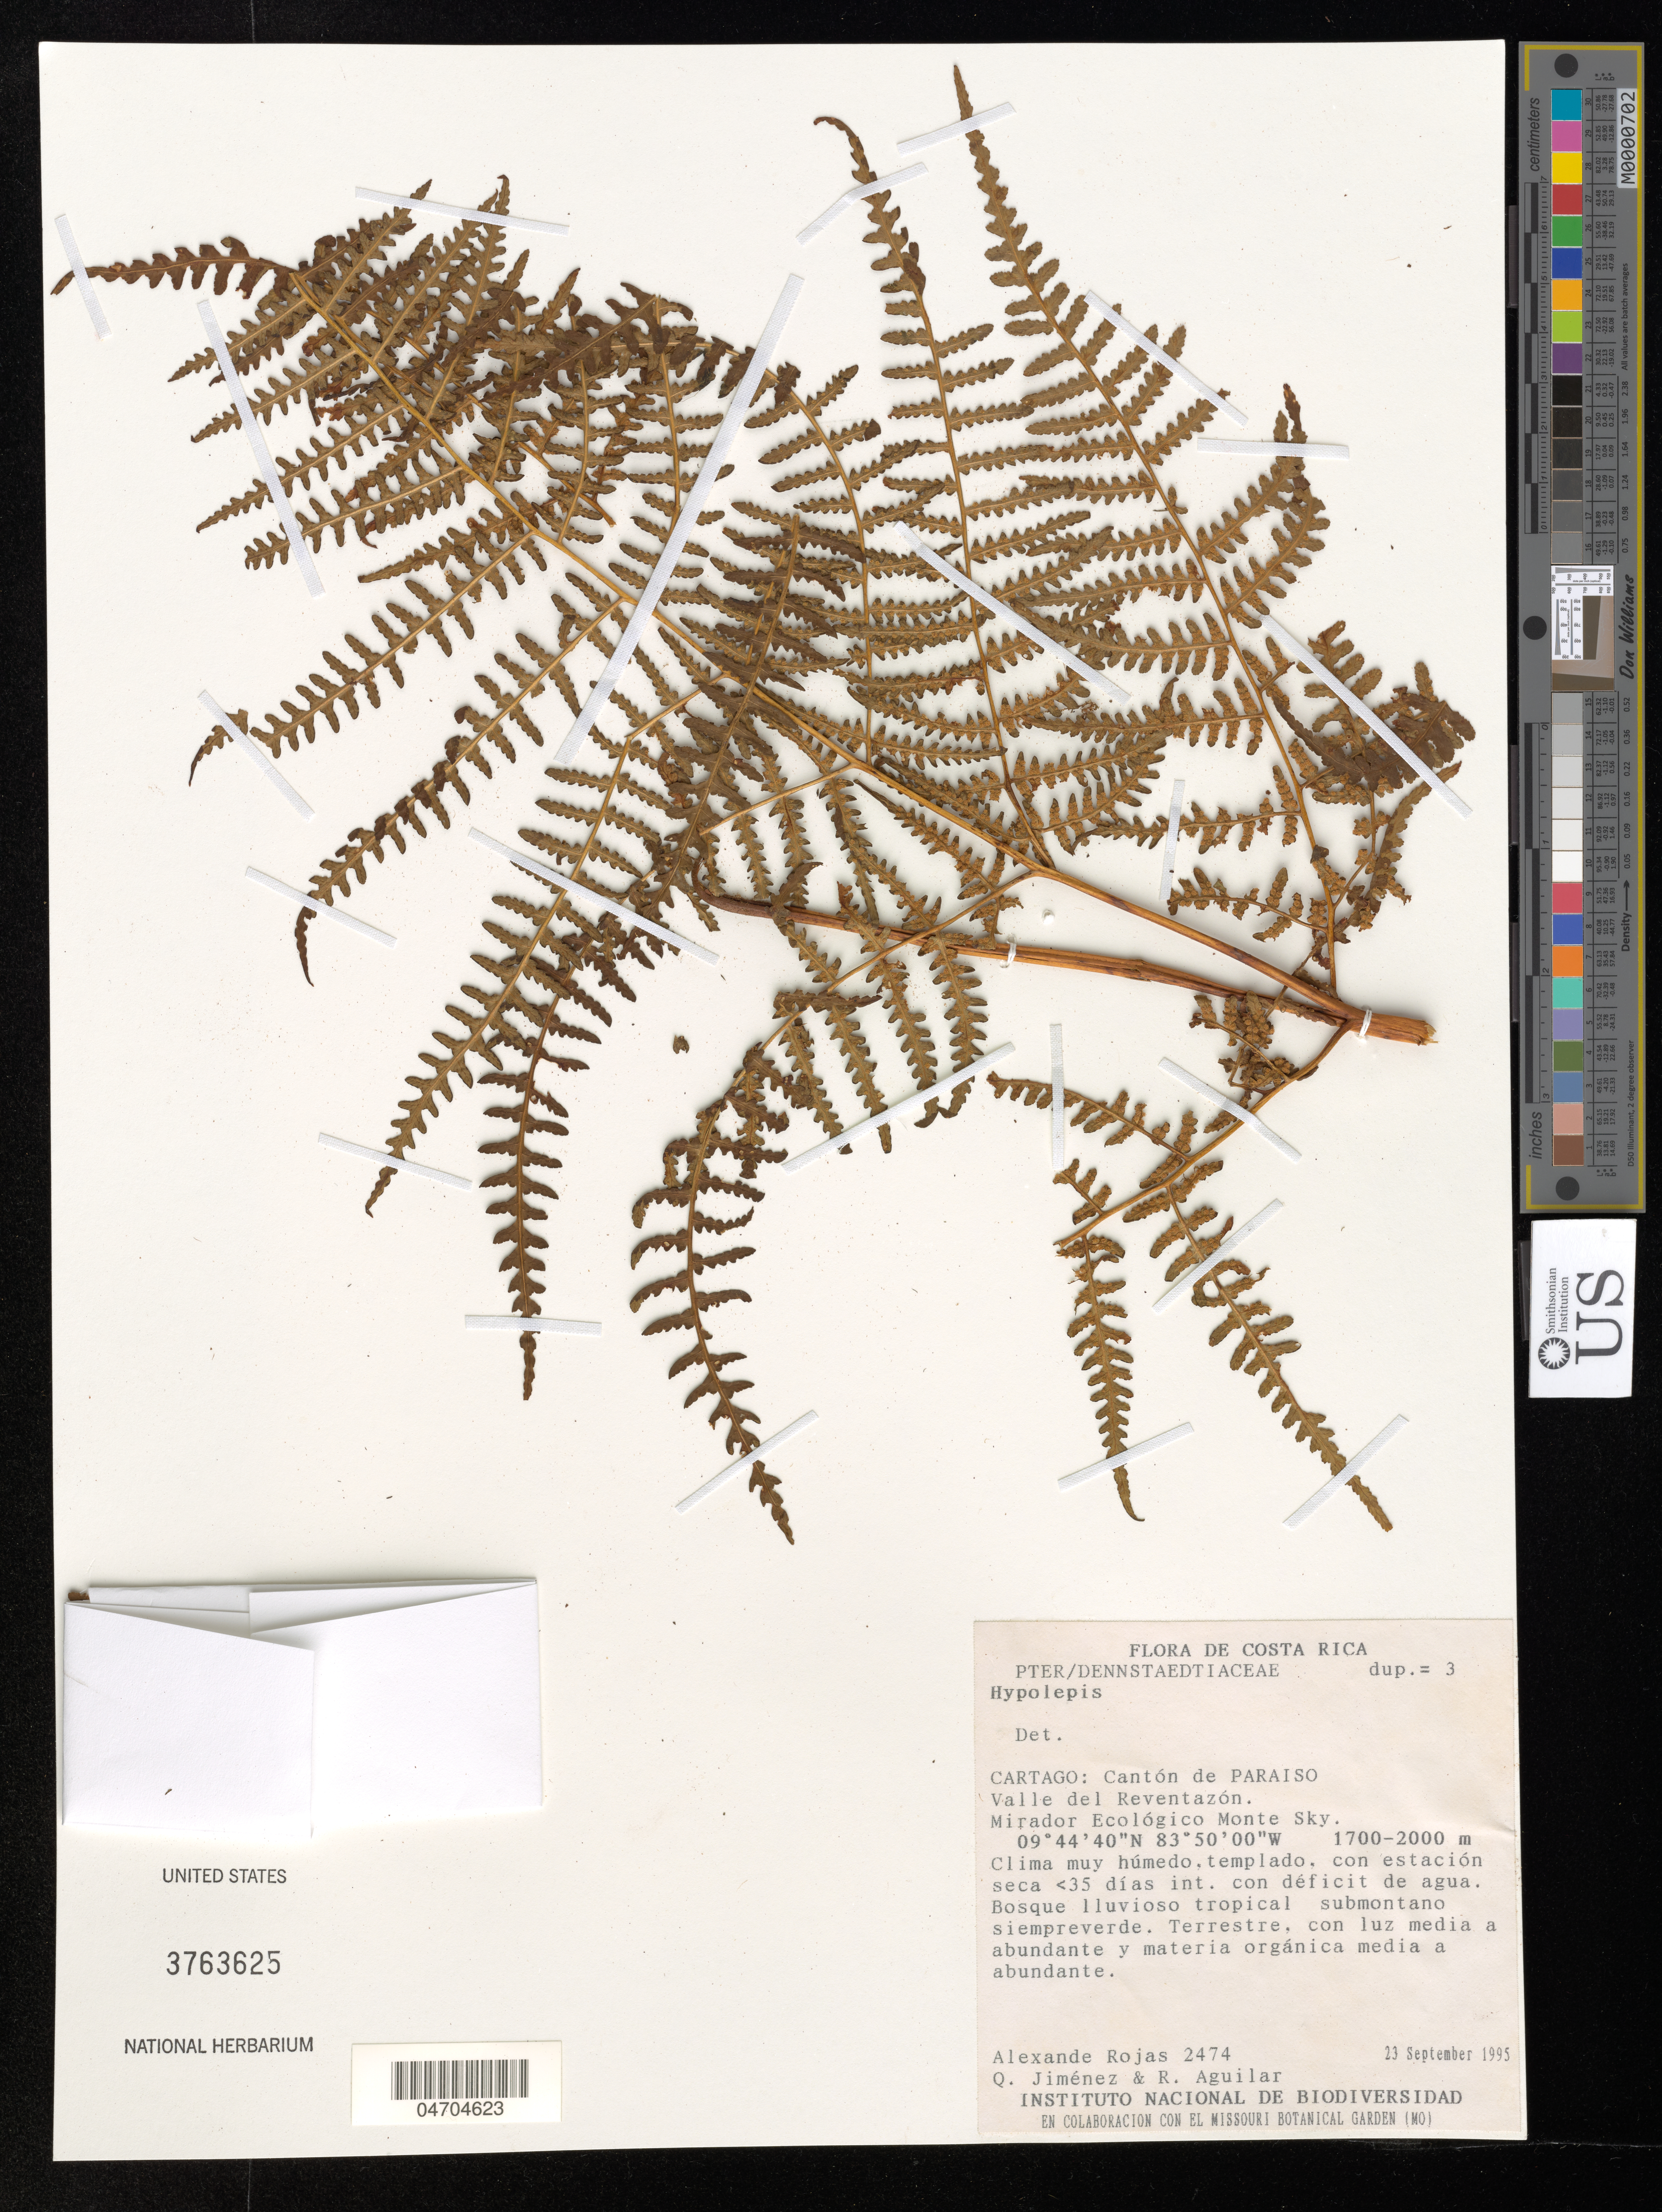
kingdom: Plantae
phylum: Tracheophyta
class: Polypodiopsida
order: Polypodiales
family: Dennstaedtiaceae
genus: Hypolepis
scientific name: Hypolepis sp.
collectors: A. Rojas, Q. Jimenez & R. Aguilar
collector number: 2474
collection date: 1995-09-23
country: Costa Rica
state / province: Cartago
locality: Cantón de Paraiso. Valle del Reventazón. Mirador Ecológico Monte Sky.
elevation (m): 1700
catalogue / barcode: US 3763625